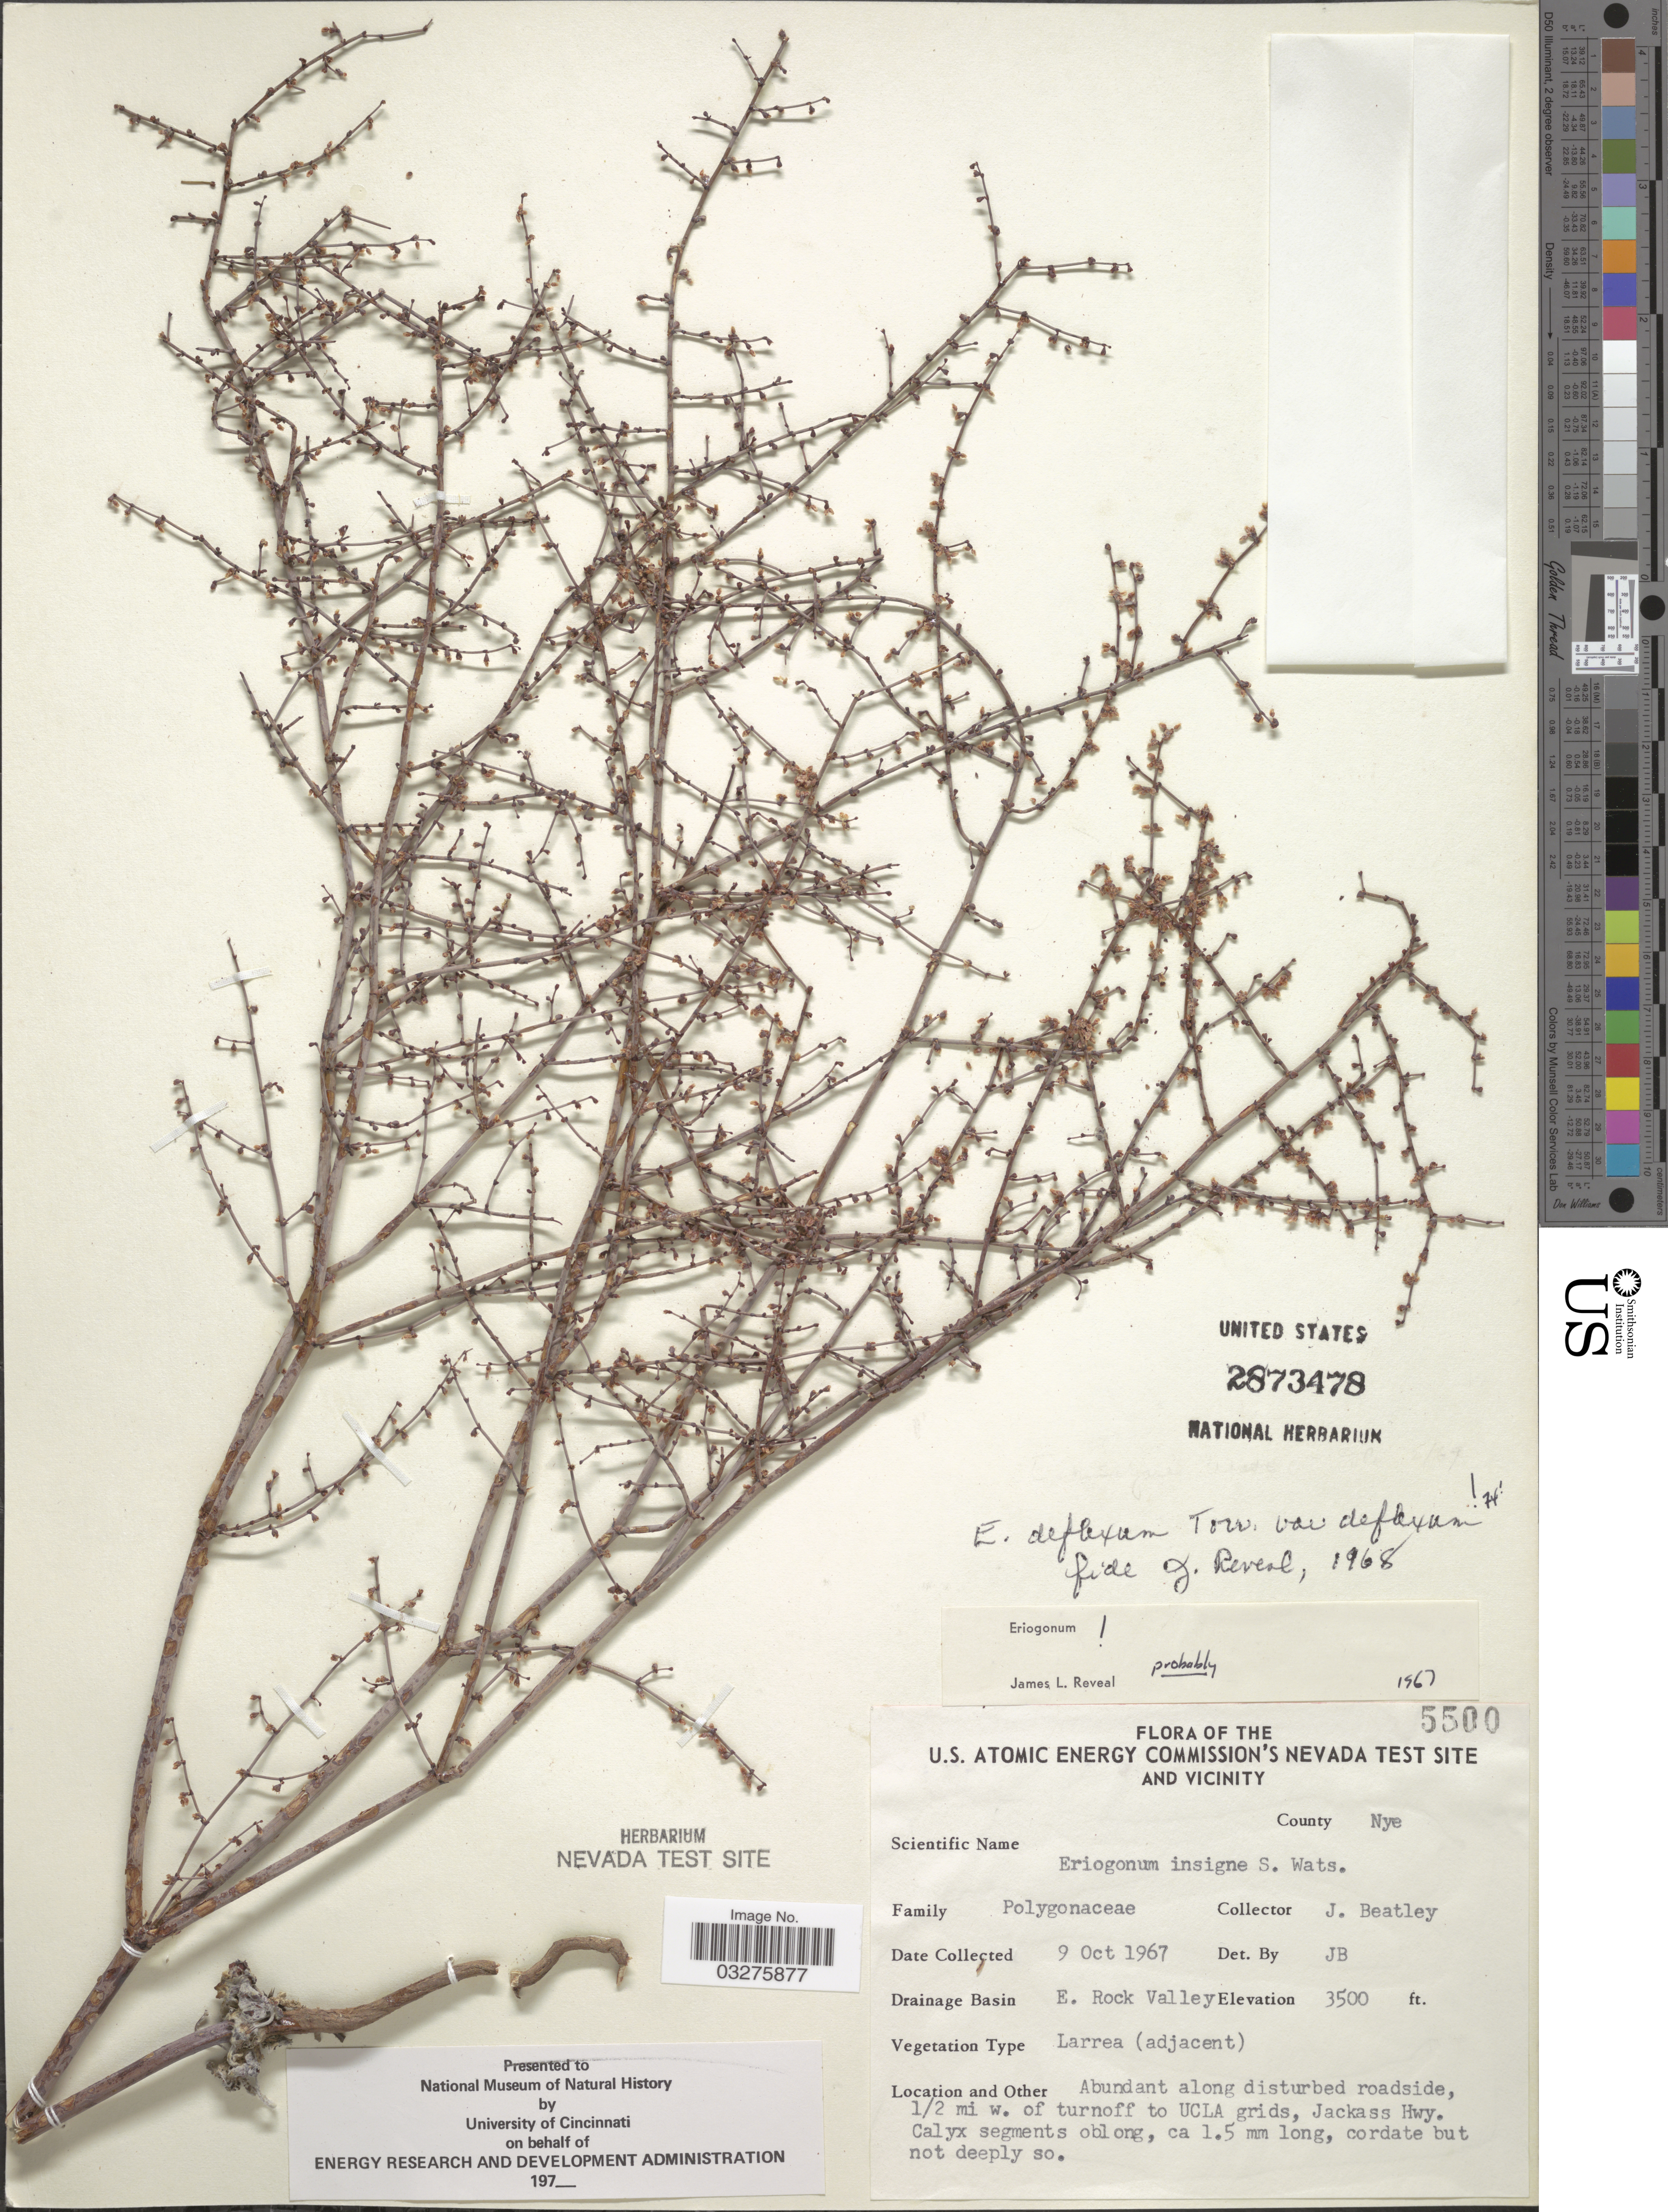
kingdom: Plantae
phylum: Tracheophyta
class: Magnoliopsida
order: Caryophyllales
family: Polygonaceae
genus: Eriogonum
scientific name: Eriogonum deflexum var. deflexum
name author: Torr. in Ives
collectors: J. C. Beatley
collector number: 5500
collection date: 1967-10-09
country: United States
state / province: Nevada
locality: U.S. Atomic Energy Commission's Nevada test site and vicinity. County Nye. Drainage Basin E. Rock Valley. 1/2 mi w. of turnoff to UCLA grids, Jackass Hwy.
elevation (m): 1067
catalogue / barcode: US 2873478